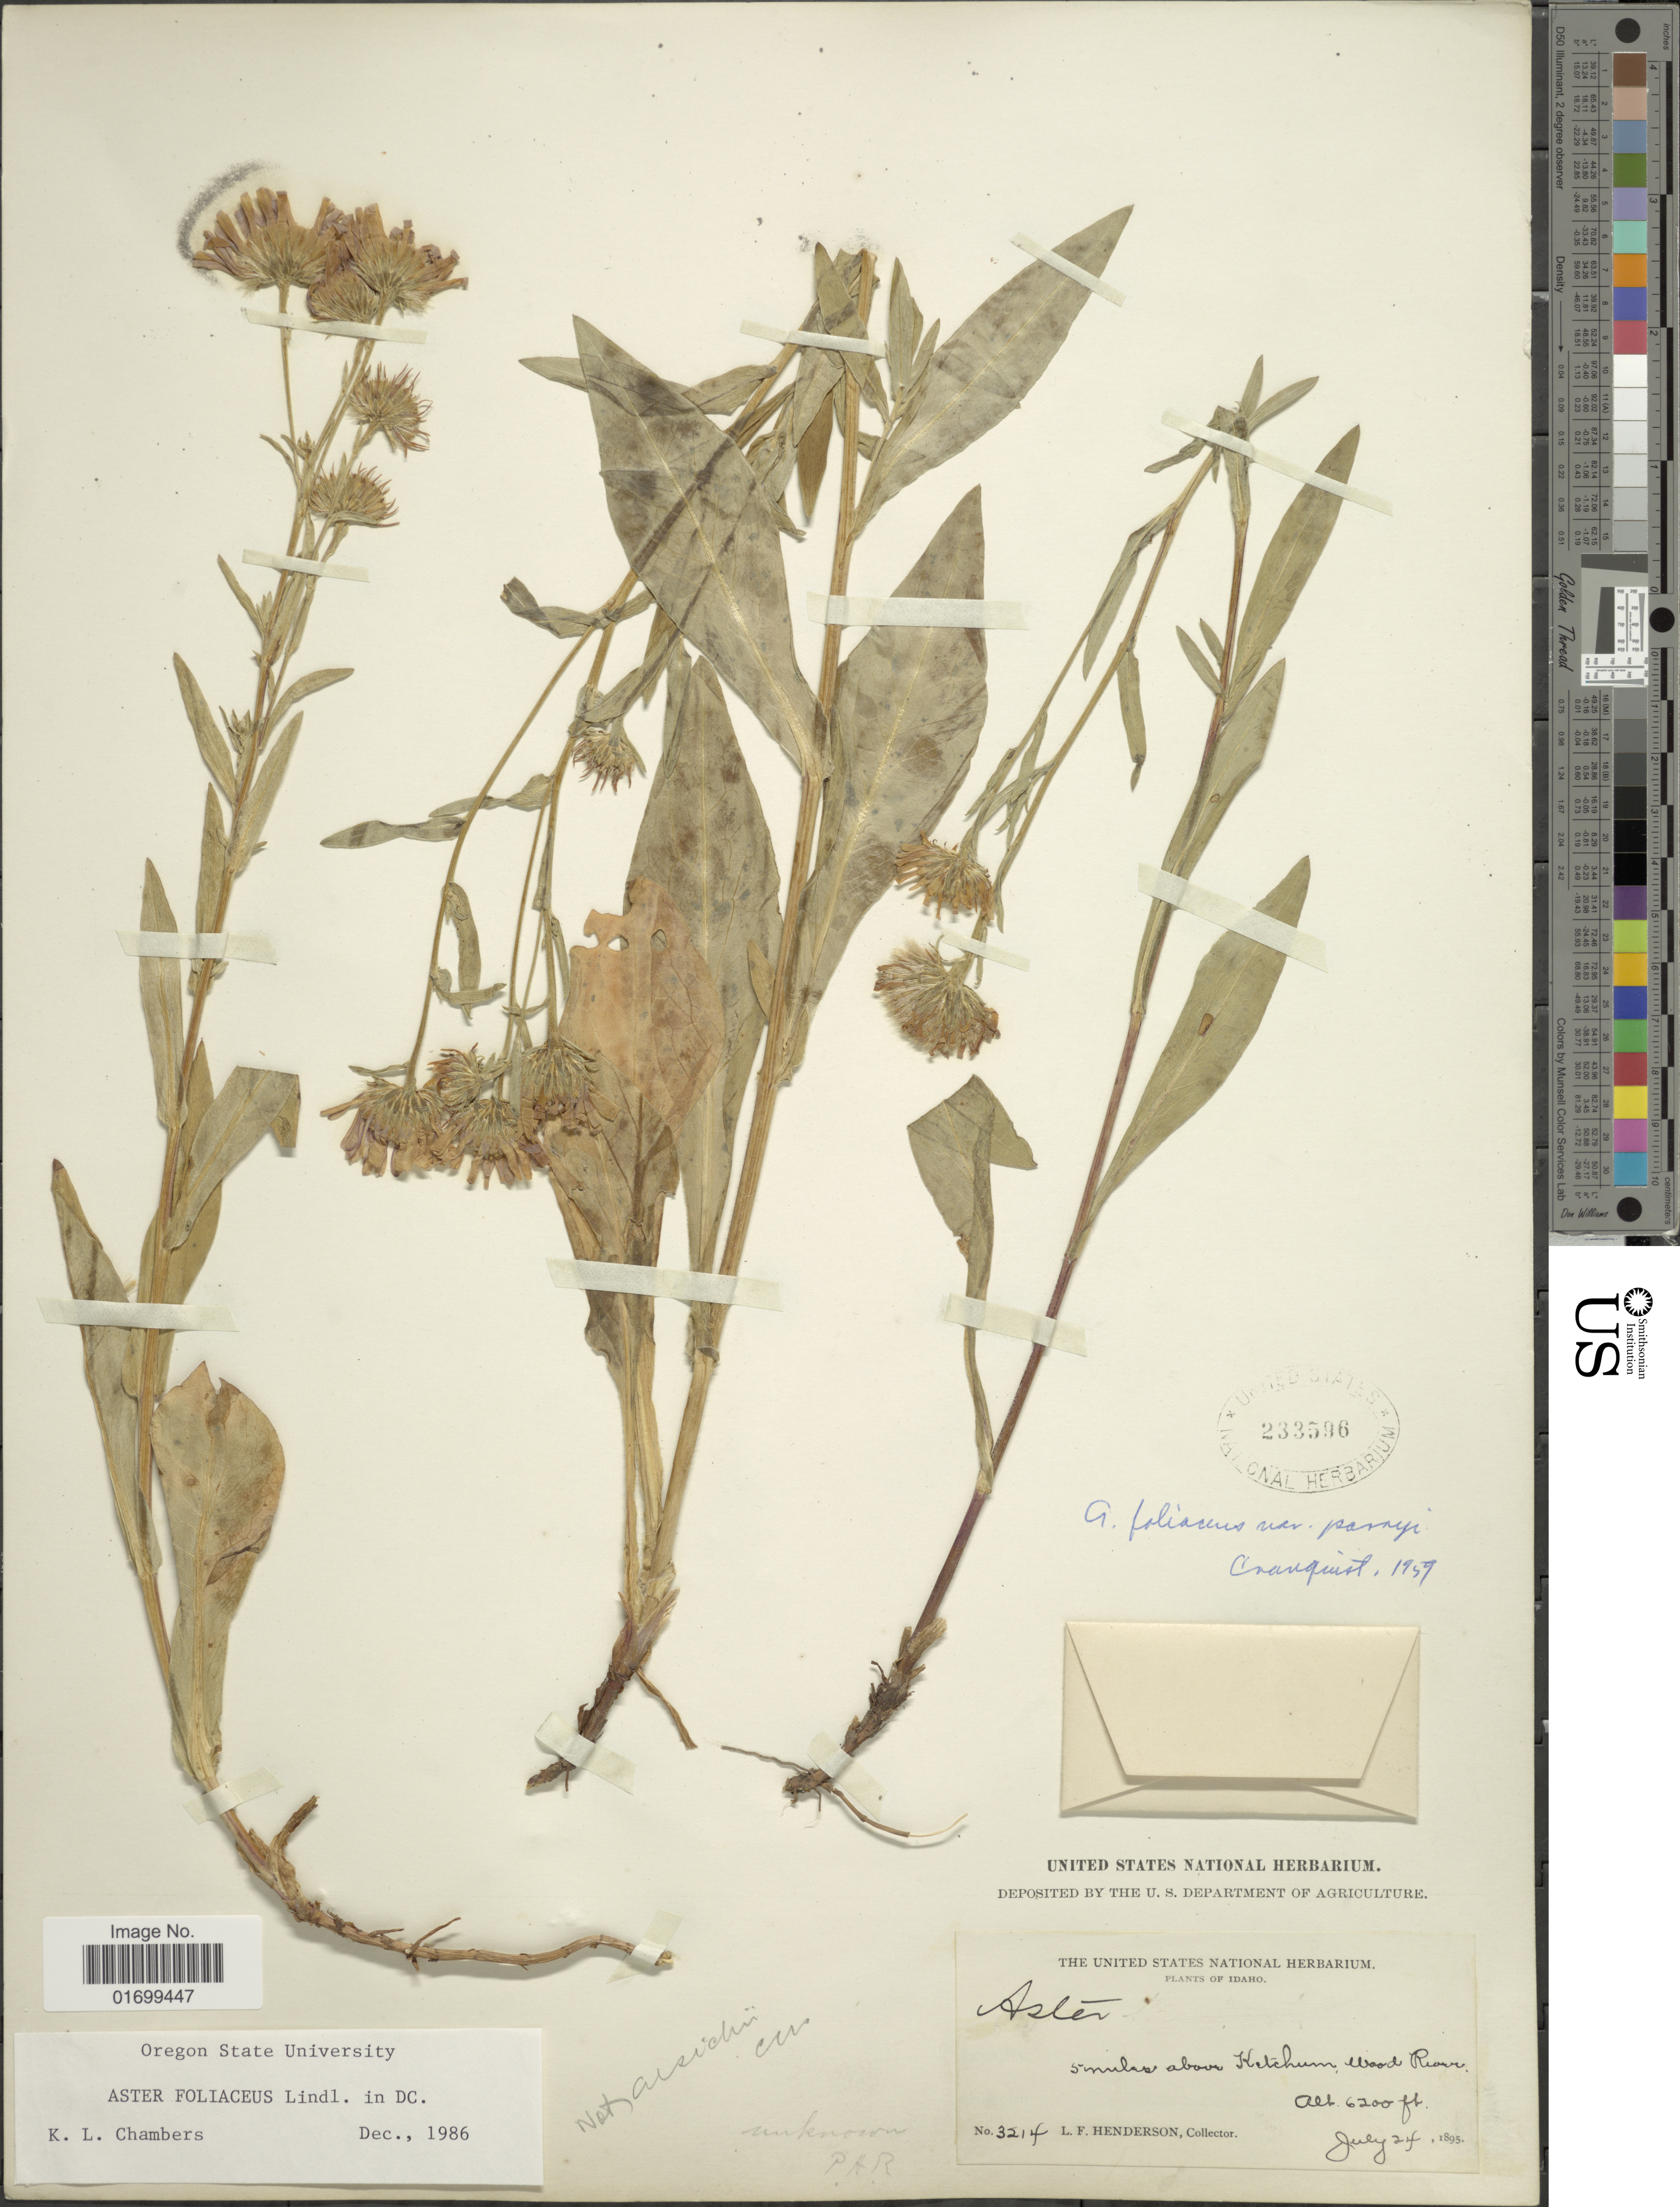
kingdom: Plantae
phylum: Tracheophyta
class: Magnoliopsida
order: Asterales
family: Asteraceae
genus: Symphyotrichum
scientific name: Symphyotrichum foliaceum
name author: (Lindl. ex DC.) G.L. Nesom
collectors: L. Henderson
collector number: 3214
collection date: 1895-07-24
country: United States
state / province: Idaho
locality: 5 miles above Hitchum Wood River.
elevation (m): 1890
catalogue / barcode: US 233596